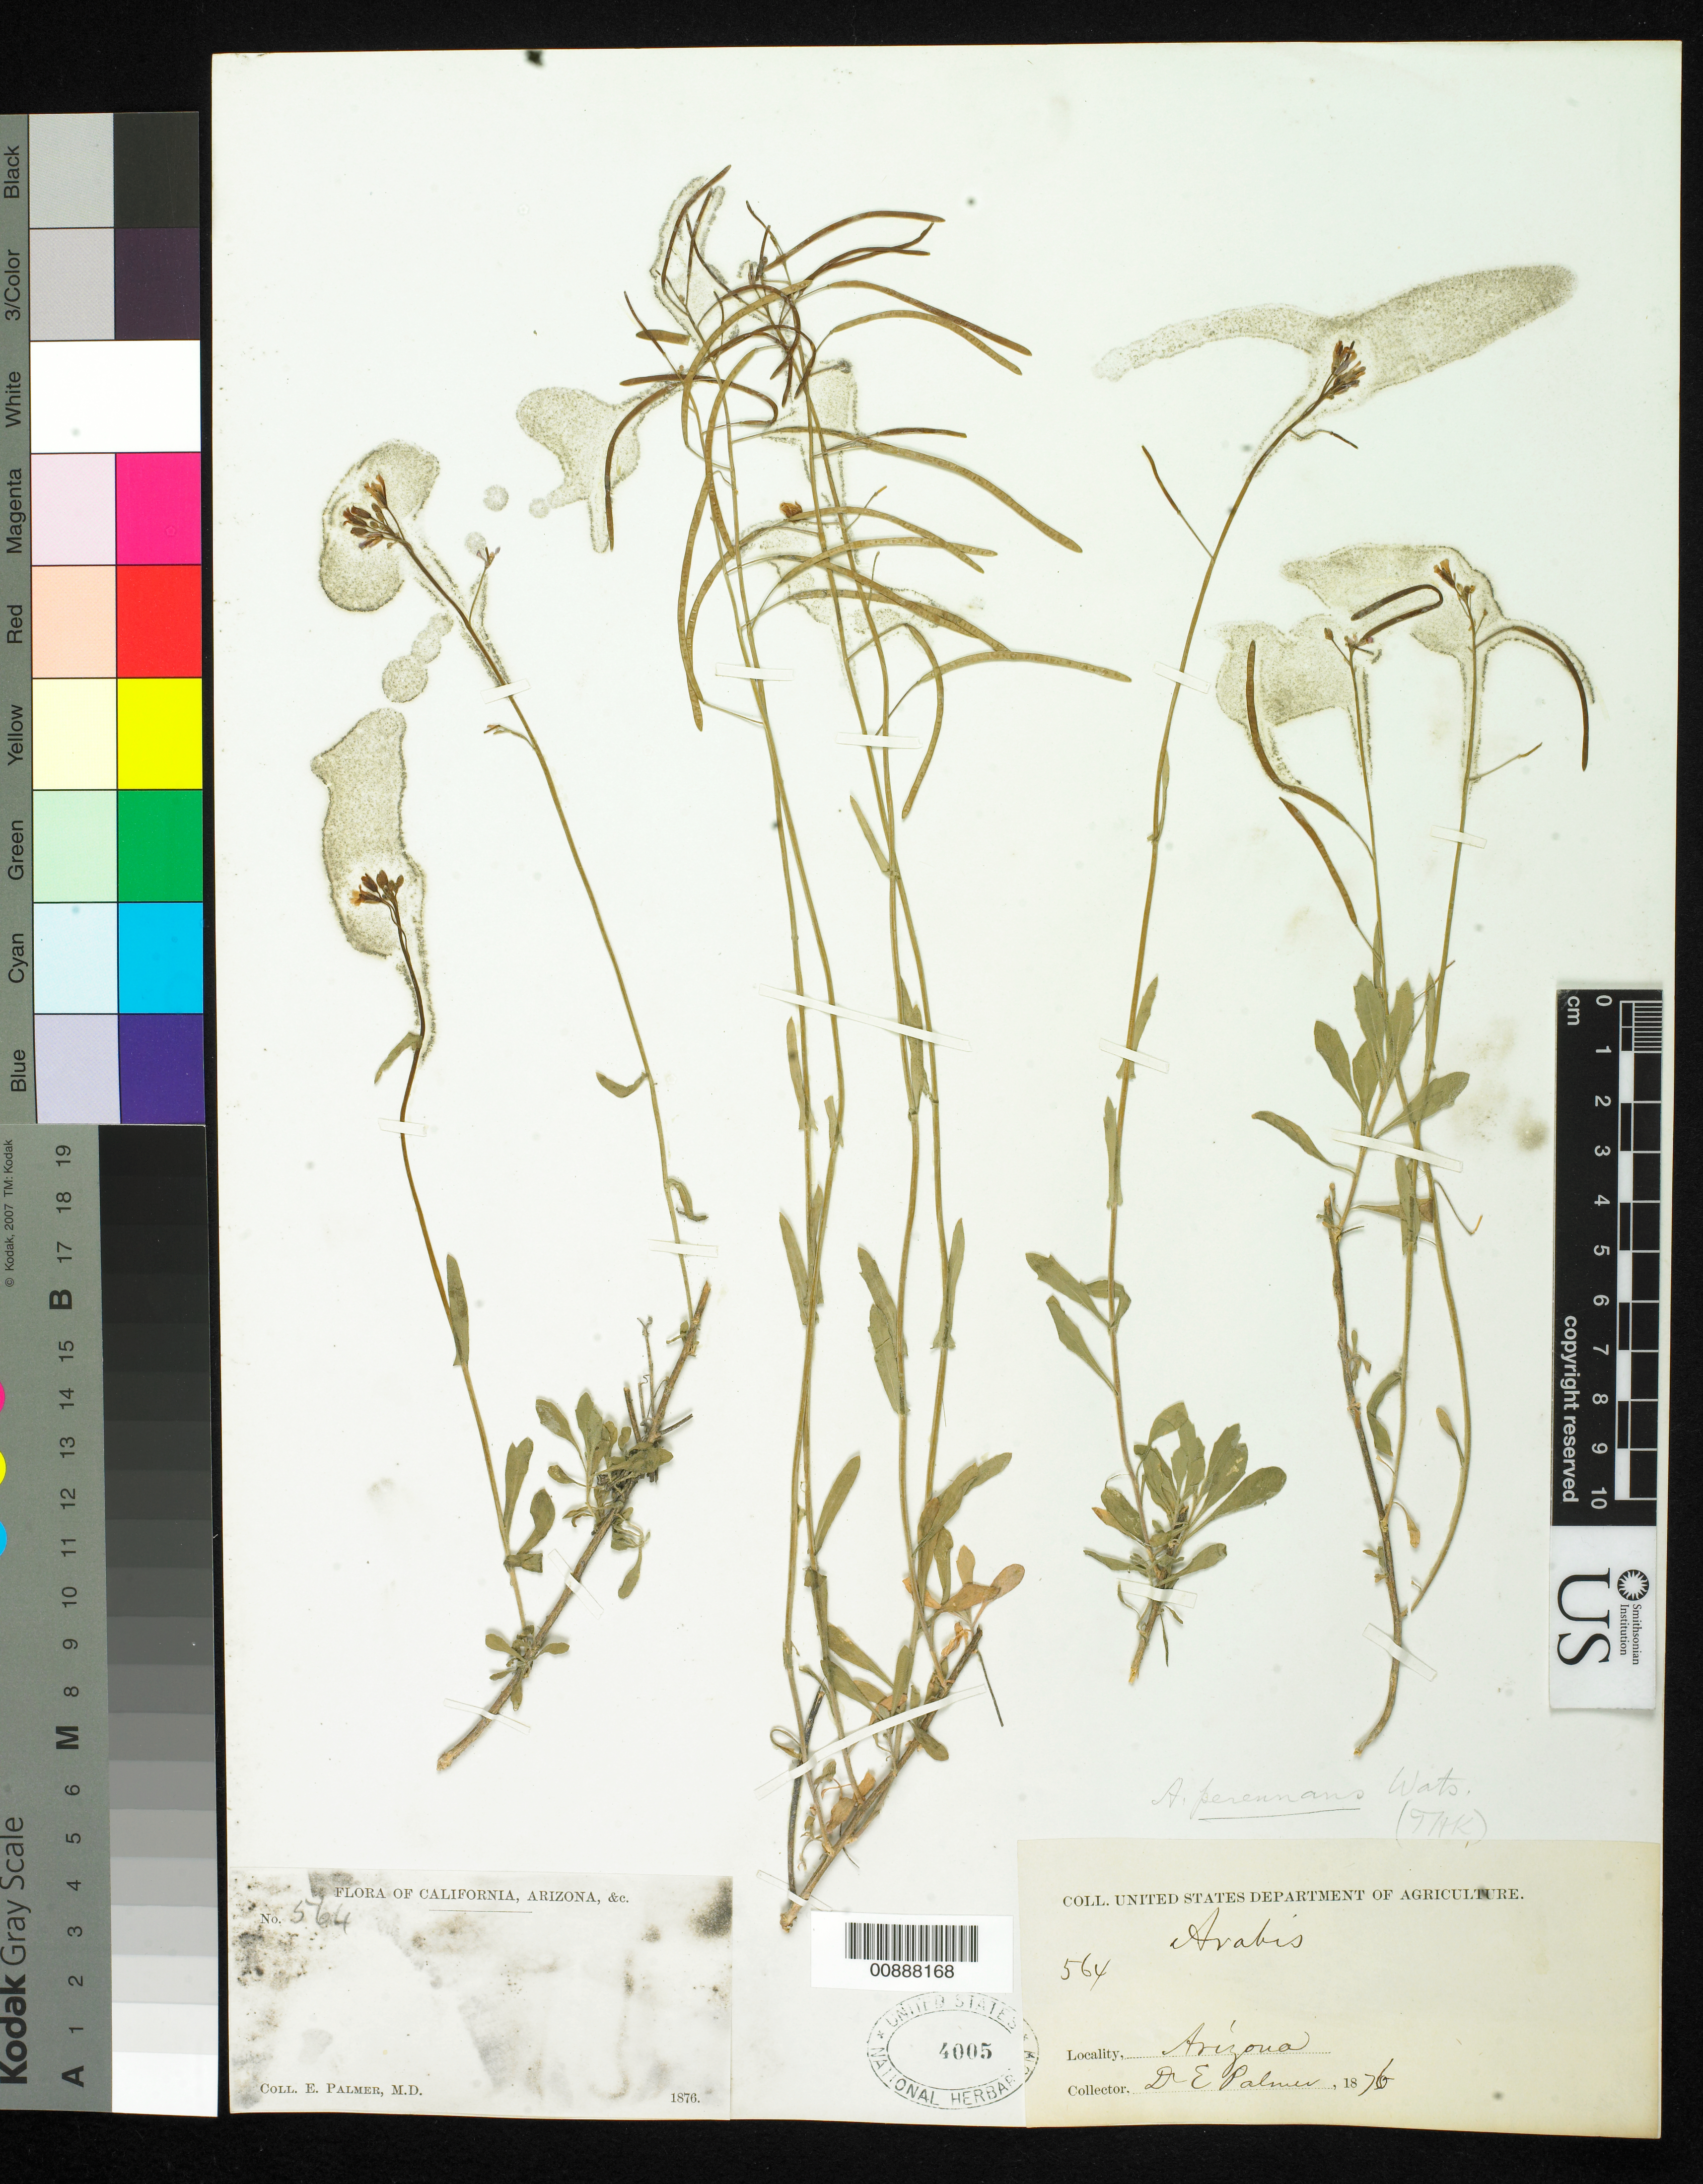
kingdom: Plantae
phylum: Tracheophyta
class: Magnoliopsida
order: Brassicales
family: Brassicaceae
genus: Arabis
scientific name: Arabis perennans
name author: S. Watson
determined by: Kearney, T. H.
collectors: E. Palmer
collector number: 564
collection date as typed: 1876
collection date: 1876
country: United States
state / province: Arizona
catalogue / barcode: US 4005